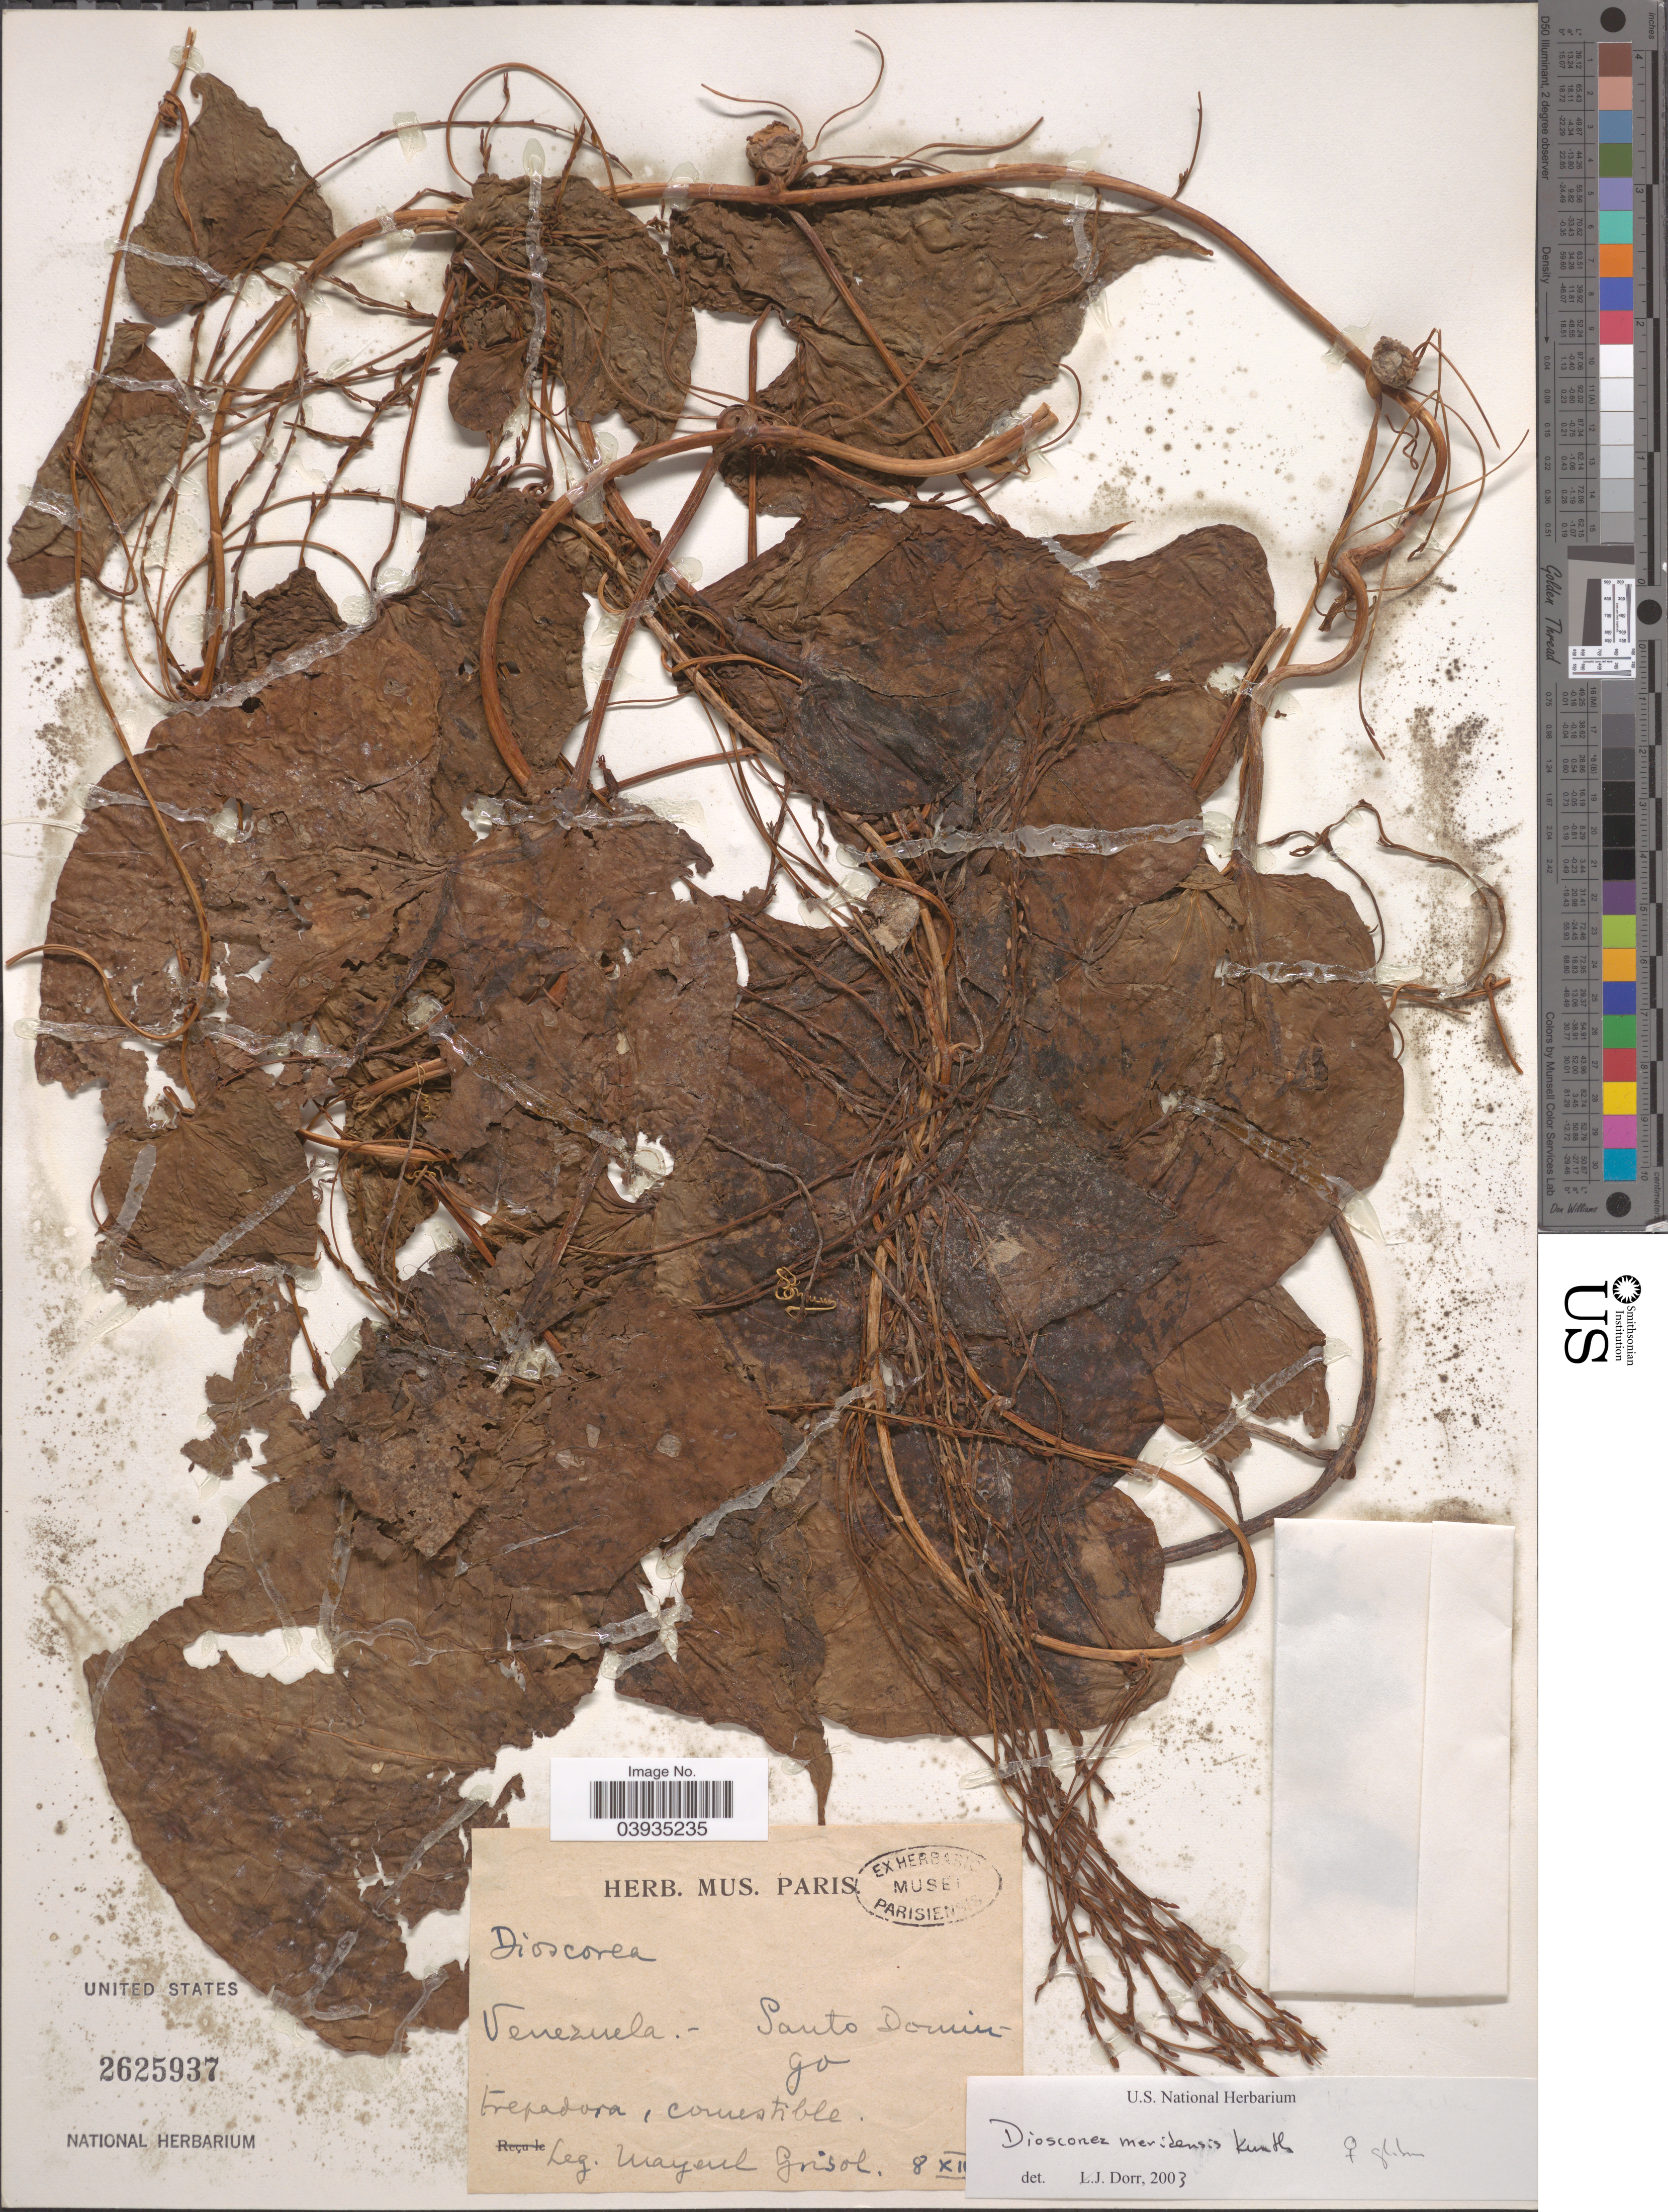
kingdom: Plantae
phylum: Tracheophyta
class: Liliopsida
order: Dioscoreales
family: Dioscoreaceae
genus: Dioscorea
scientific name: Dioscorea meridensis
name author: Kunth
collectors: M. Grisol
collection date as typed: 8 XII !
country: Venezuela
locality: Santo Domingo.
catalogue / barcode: US 2625937